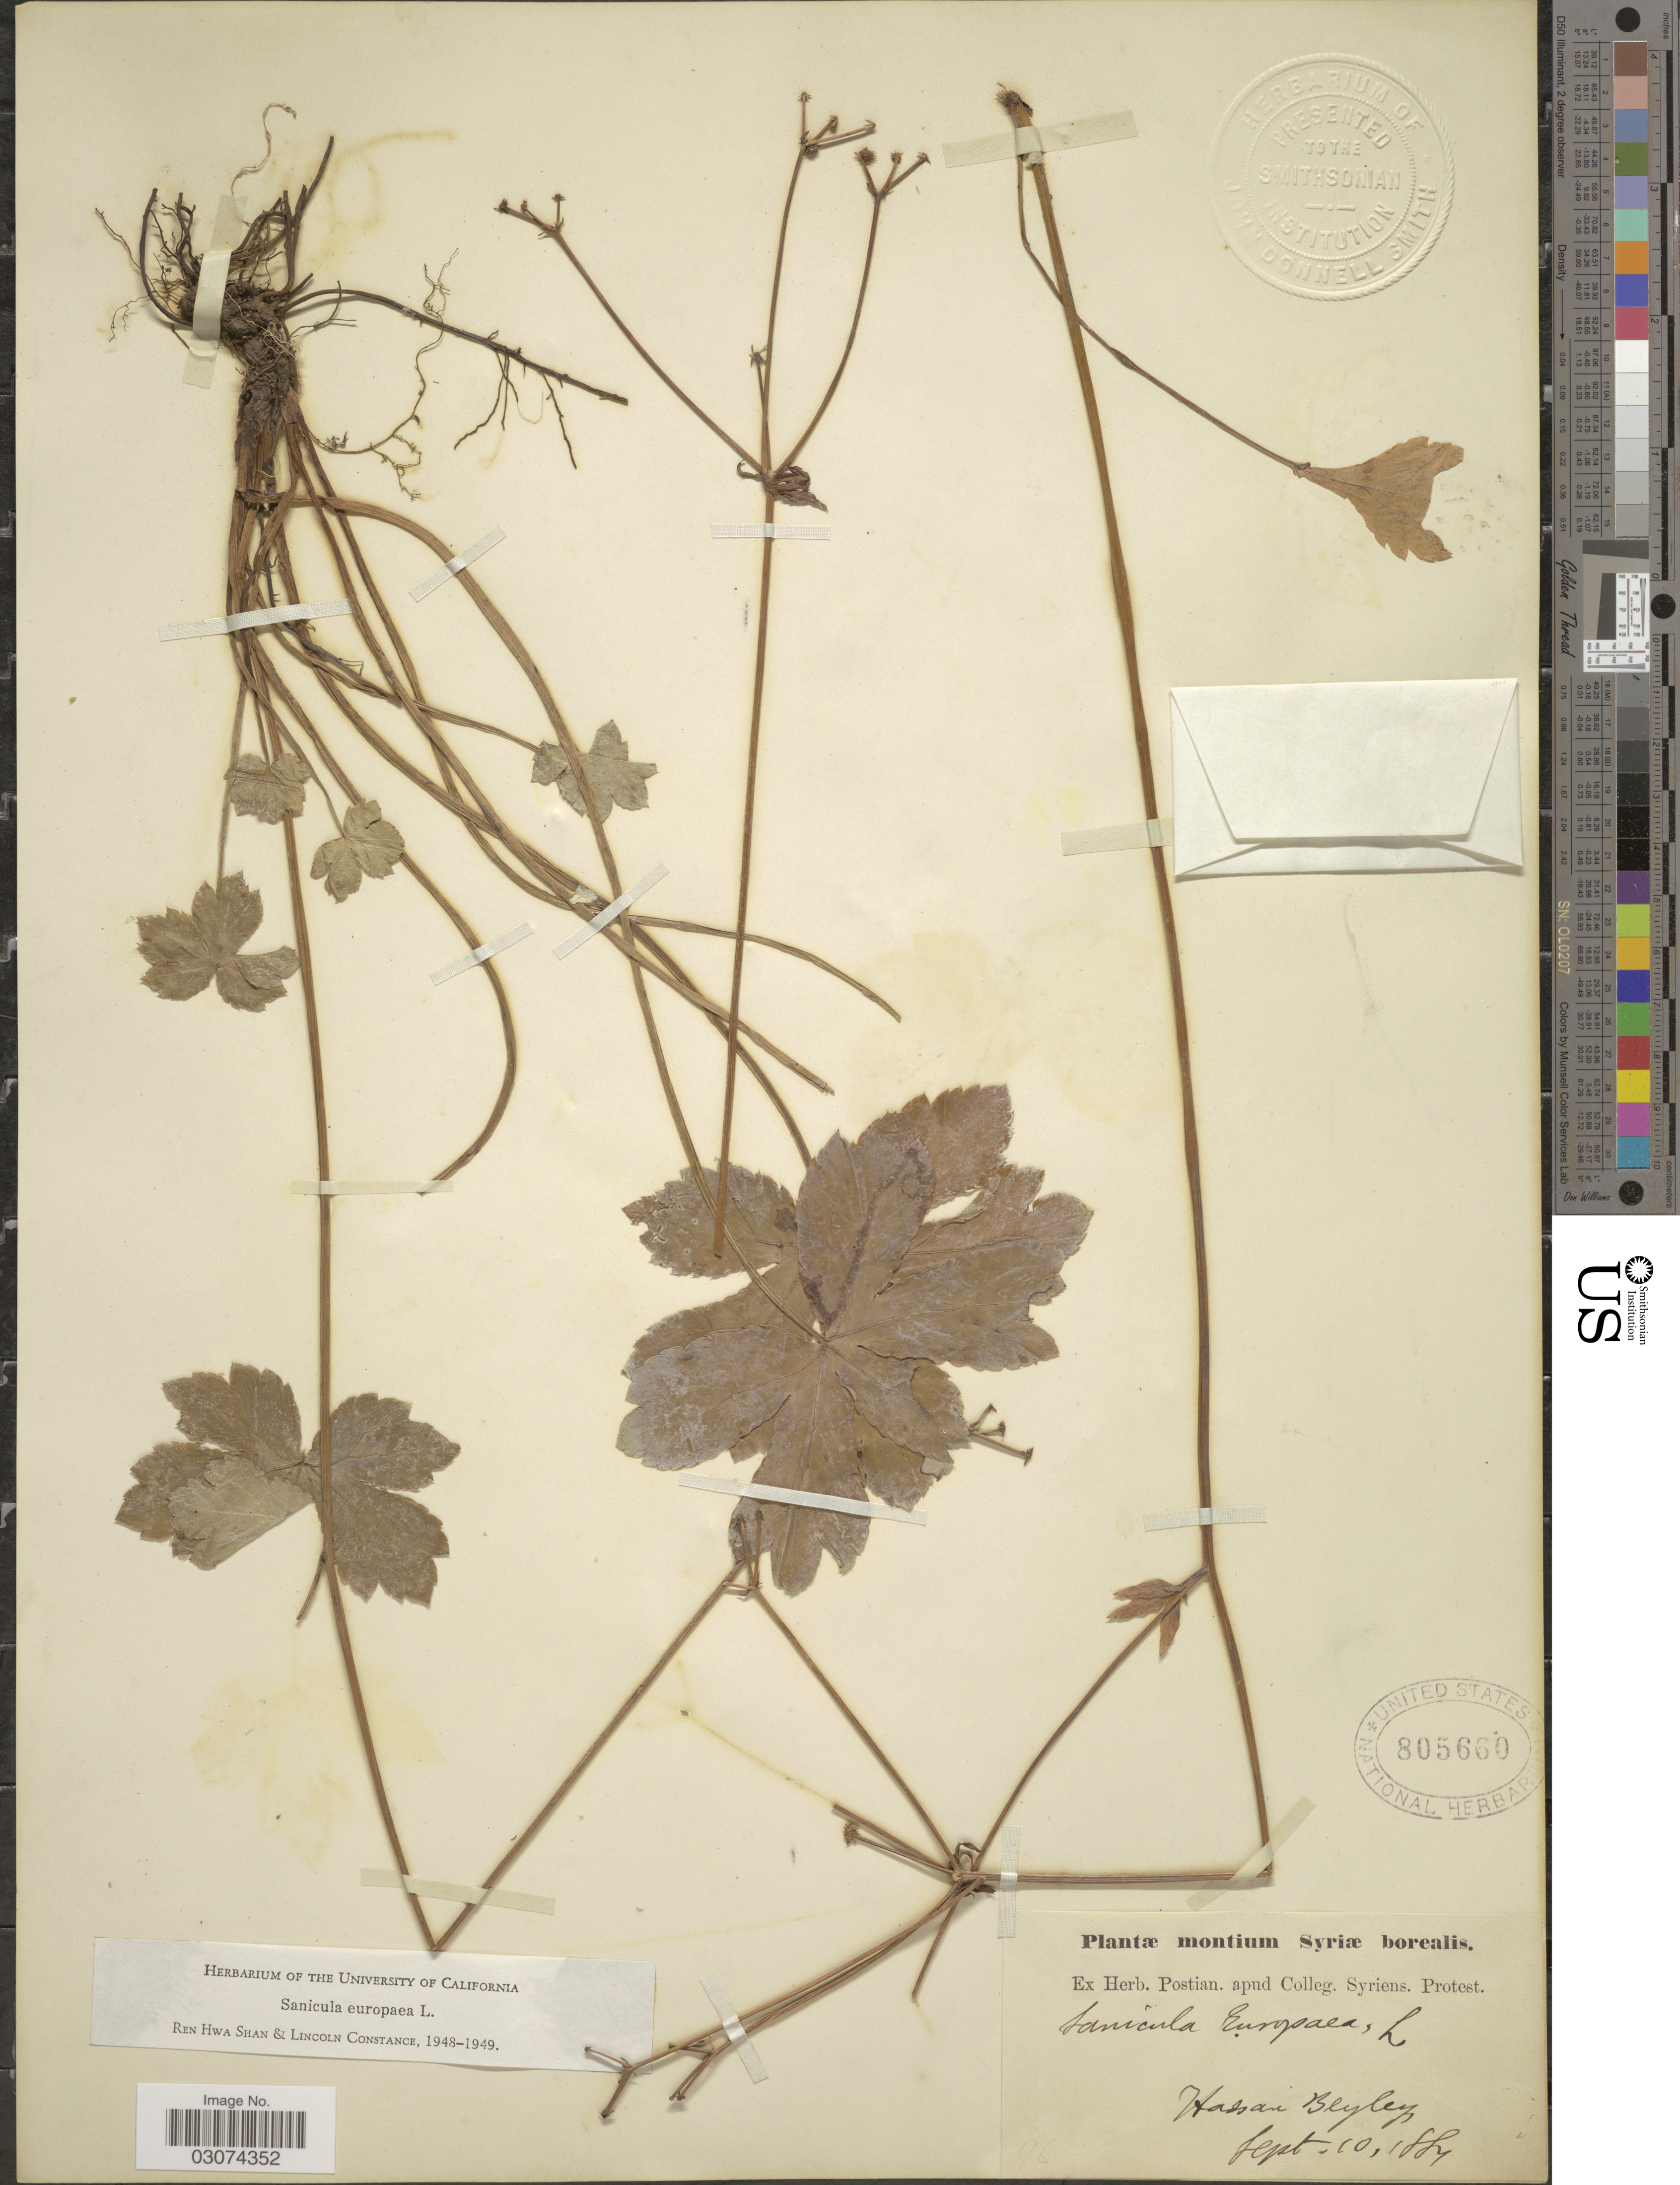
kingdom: Plantae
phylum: Tracheophyta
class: Magnoliopsida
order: Apiales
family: Apiaceae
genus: Sanicula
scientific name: Sanicula europaea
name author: L.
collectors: ex herb. Postian. apud Colleg. Syriens. Protest. USE "Fannie P. A. Shepard" (10308853) AS PRIMARY COLLECTOR INSTEAD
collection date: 1884-09-10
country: Syria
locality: Hassan Beyley.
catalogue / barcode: US 805660